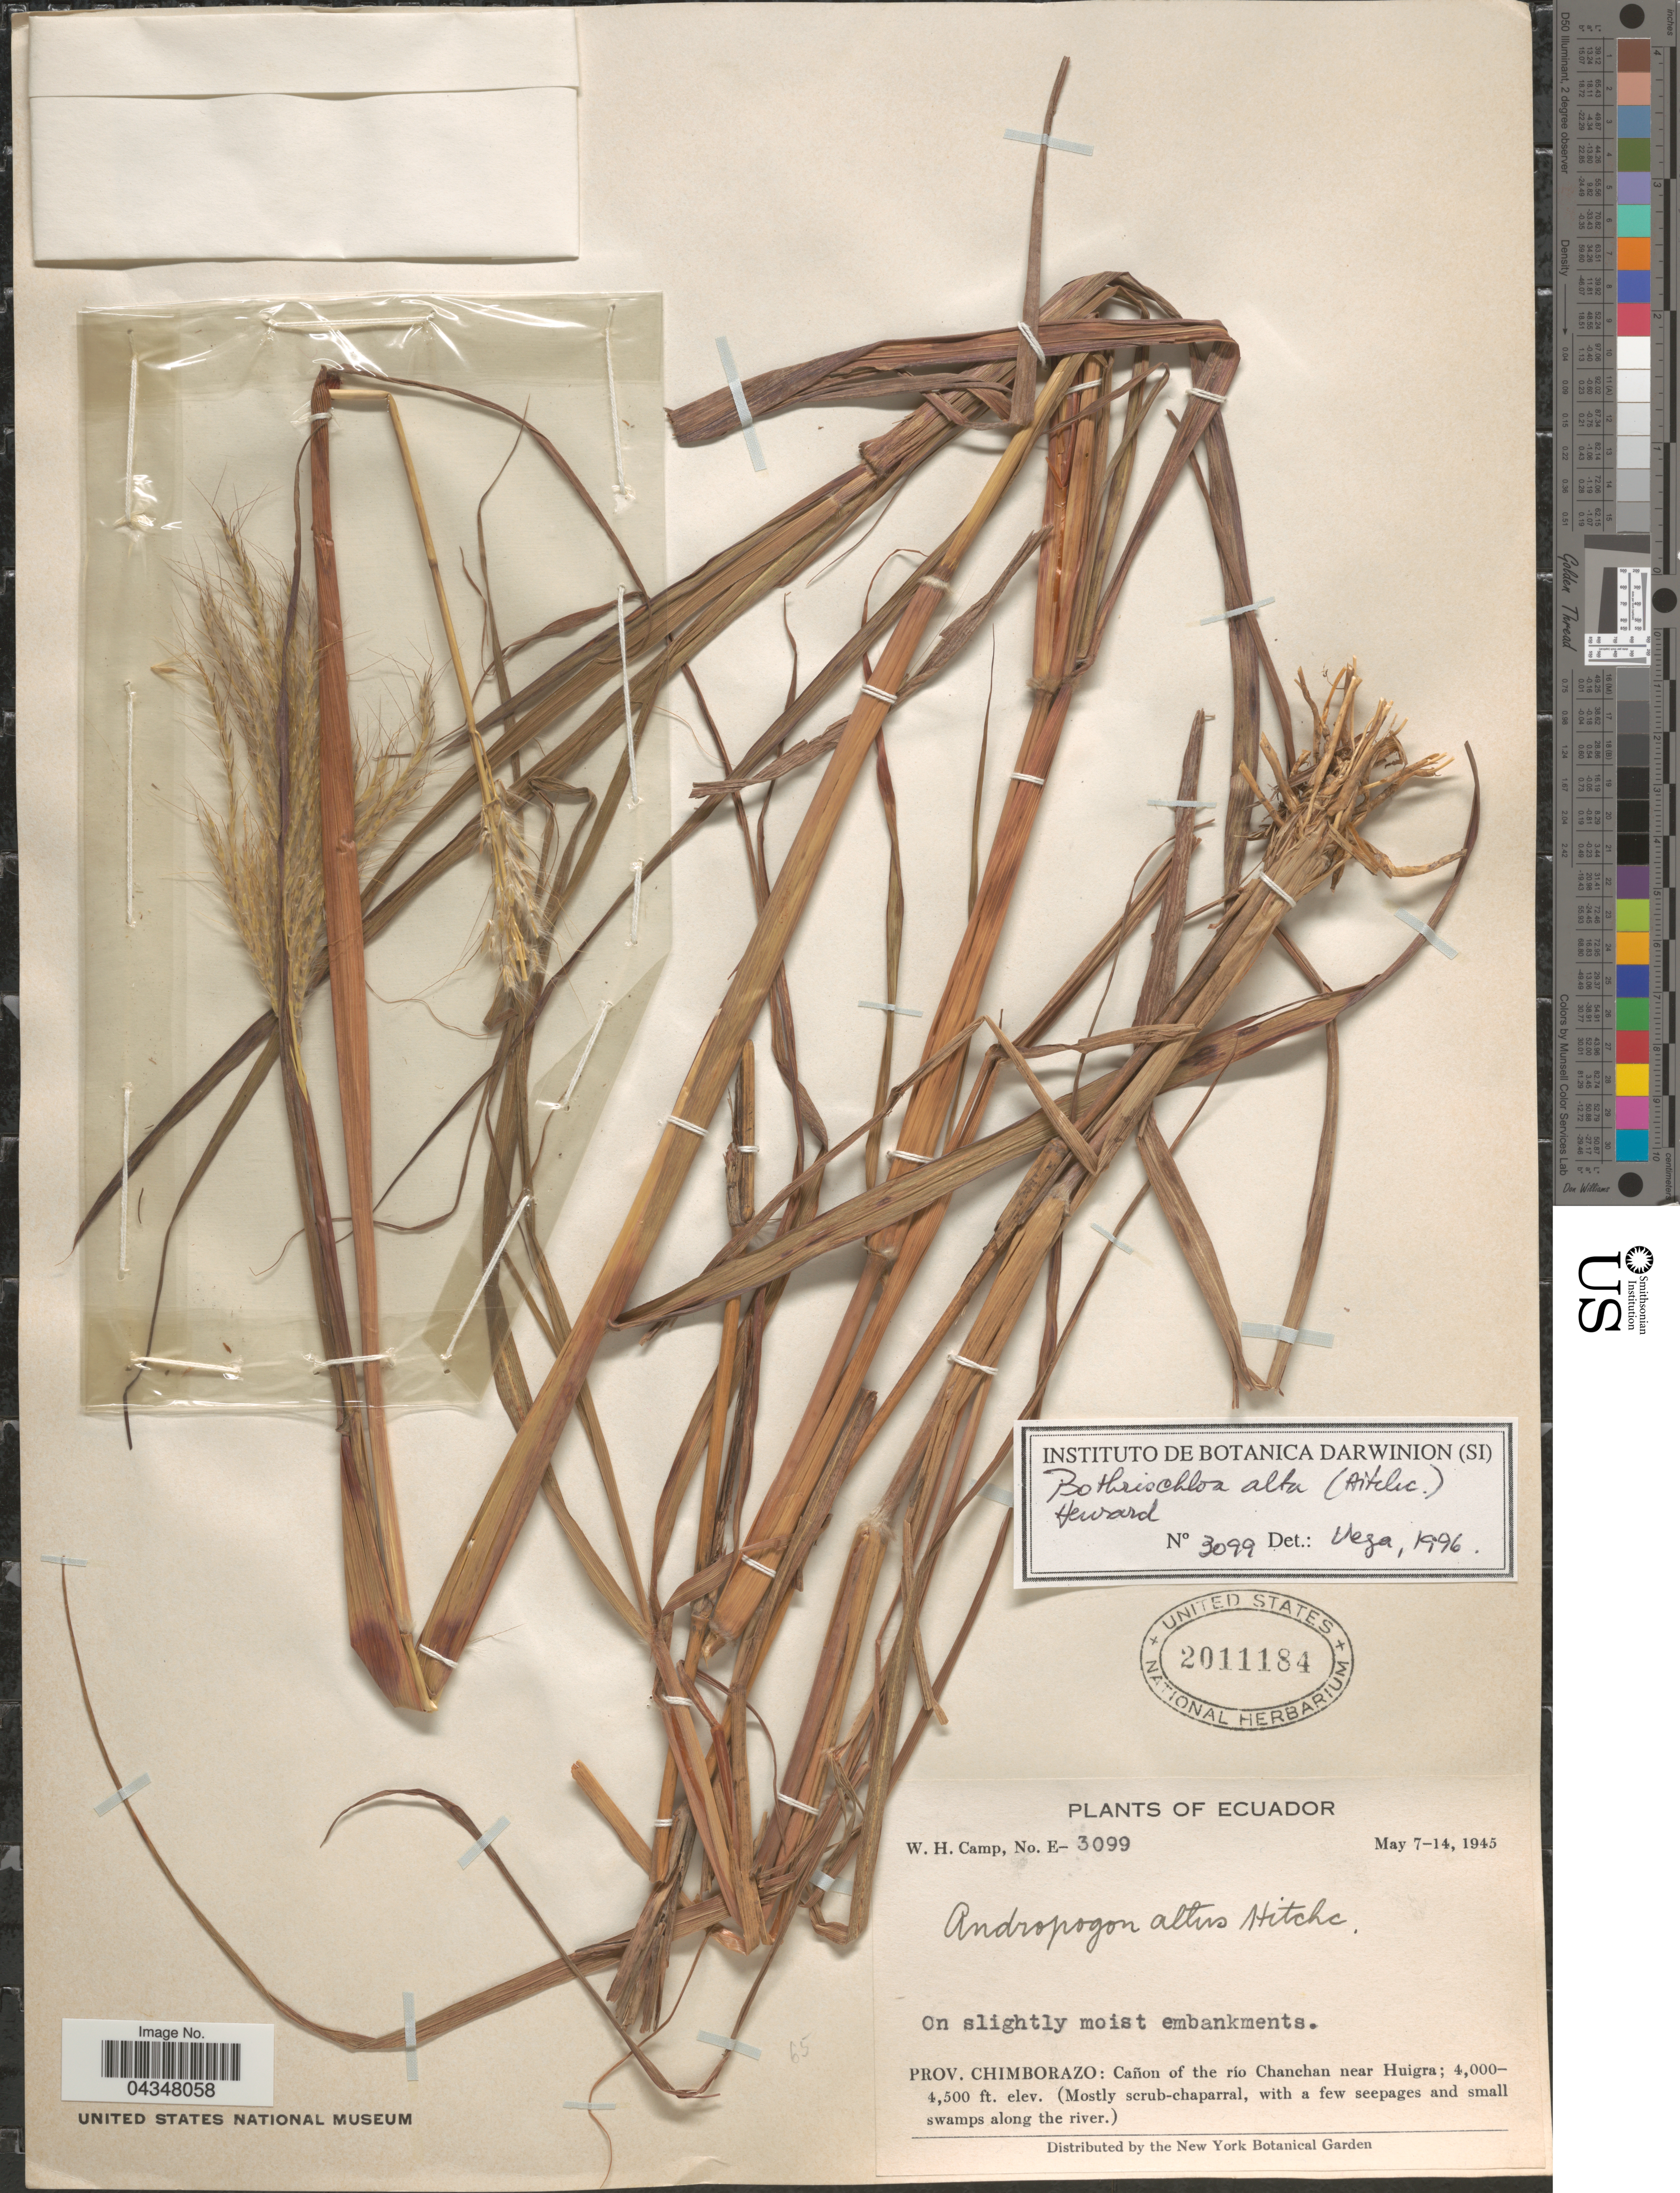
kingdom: Plantae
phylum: Tracheophyta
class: Liliopsida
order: Poales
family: Poaceae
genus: Bothriochloa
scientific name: Bothriochloa alta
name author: (Hitchc.) Henr.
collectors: W. H. Camp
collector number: E-3099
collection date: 1945-05-07/1945-05-14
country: Ecuador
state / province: Chimborazo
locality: Cañon of the río Chanchan near Huigra.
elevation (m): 1372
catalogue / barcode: US 2011184